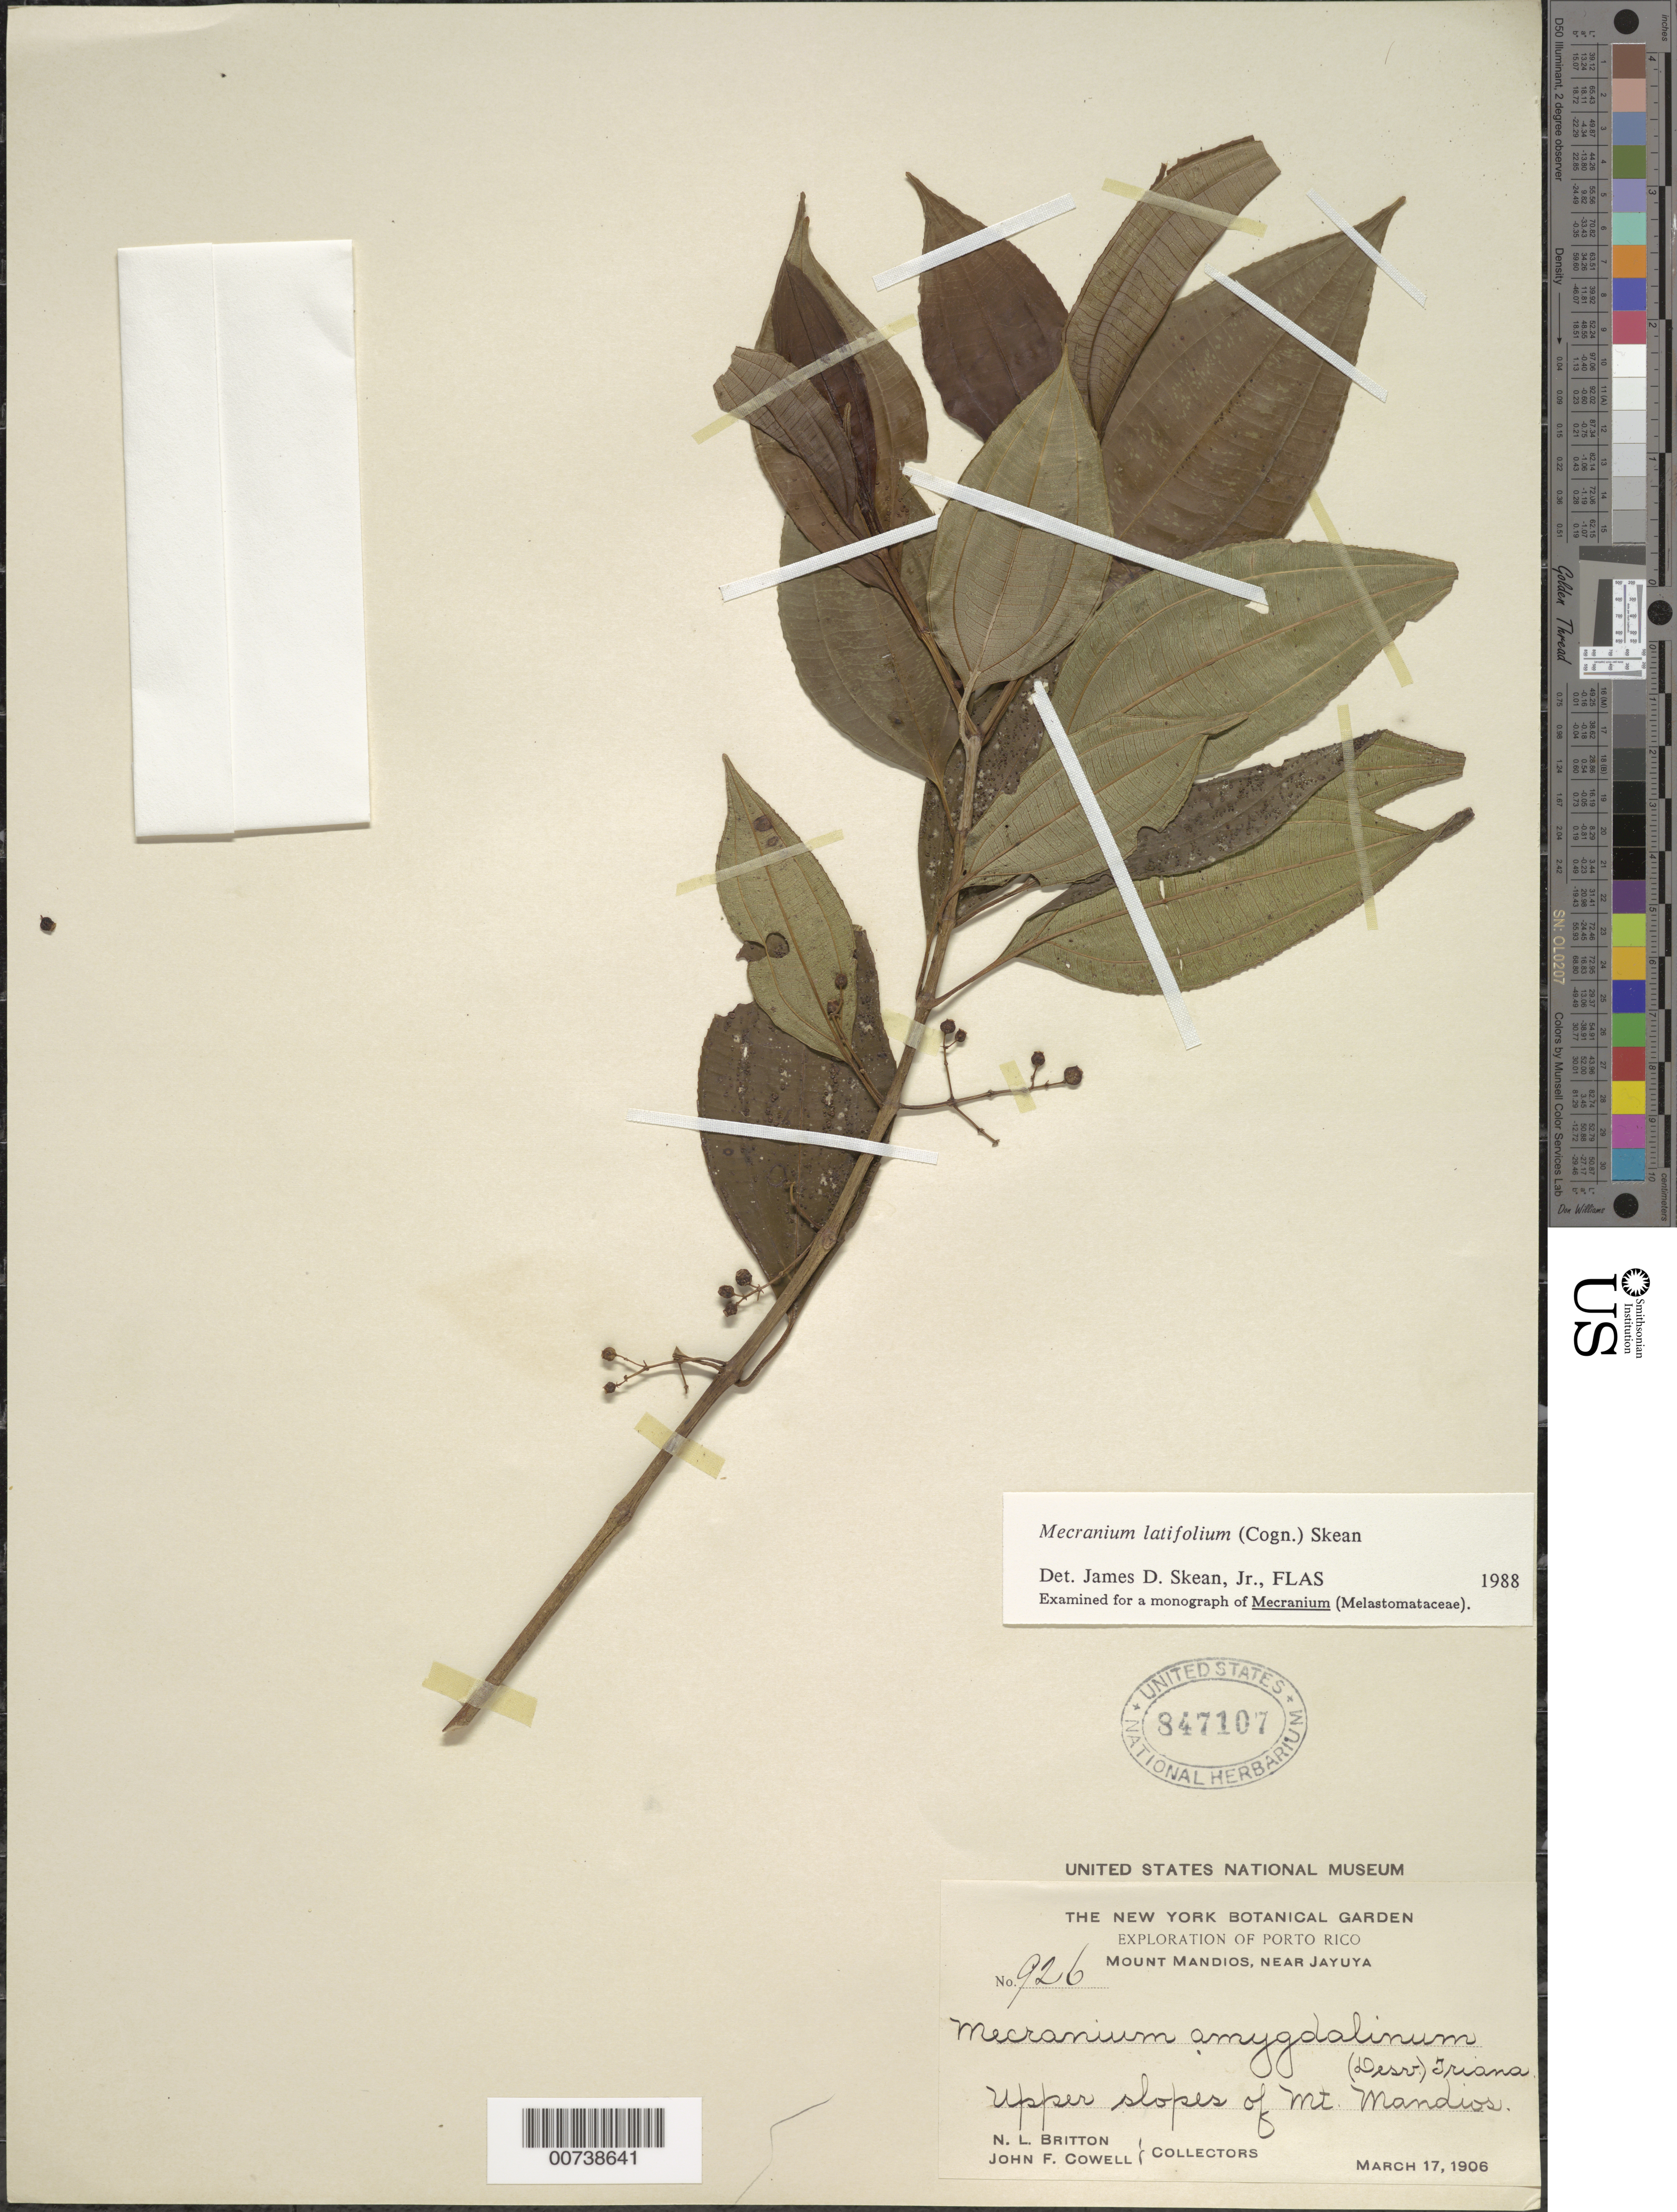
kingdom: Plantae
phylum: Tracheophyta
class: Magnoliopsida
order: Myrtales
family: Melastomataceae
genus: Mecranium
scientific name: Mecranium latifolium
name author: (Cogn.) Skean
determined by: Skean, J. D., Jr.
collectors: N. Britton & J. F. Cowell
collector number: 926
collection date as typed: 17 Mar 1906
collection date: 1906-03-17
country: Puerto Rico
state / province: Jayuya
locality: Mount Mandios, near Jayuya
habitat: Upper slopes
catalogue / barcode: US 847107